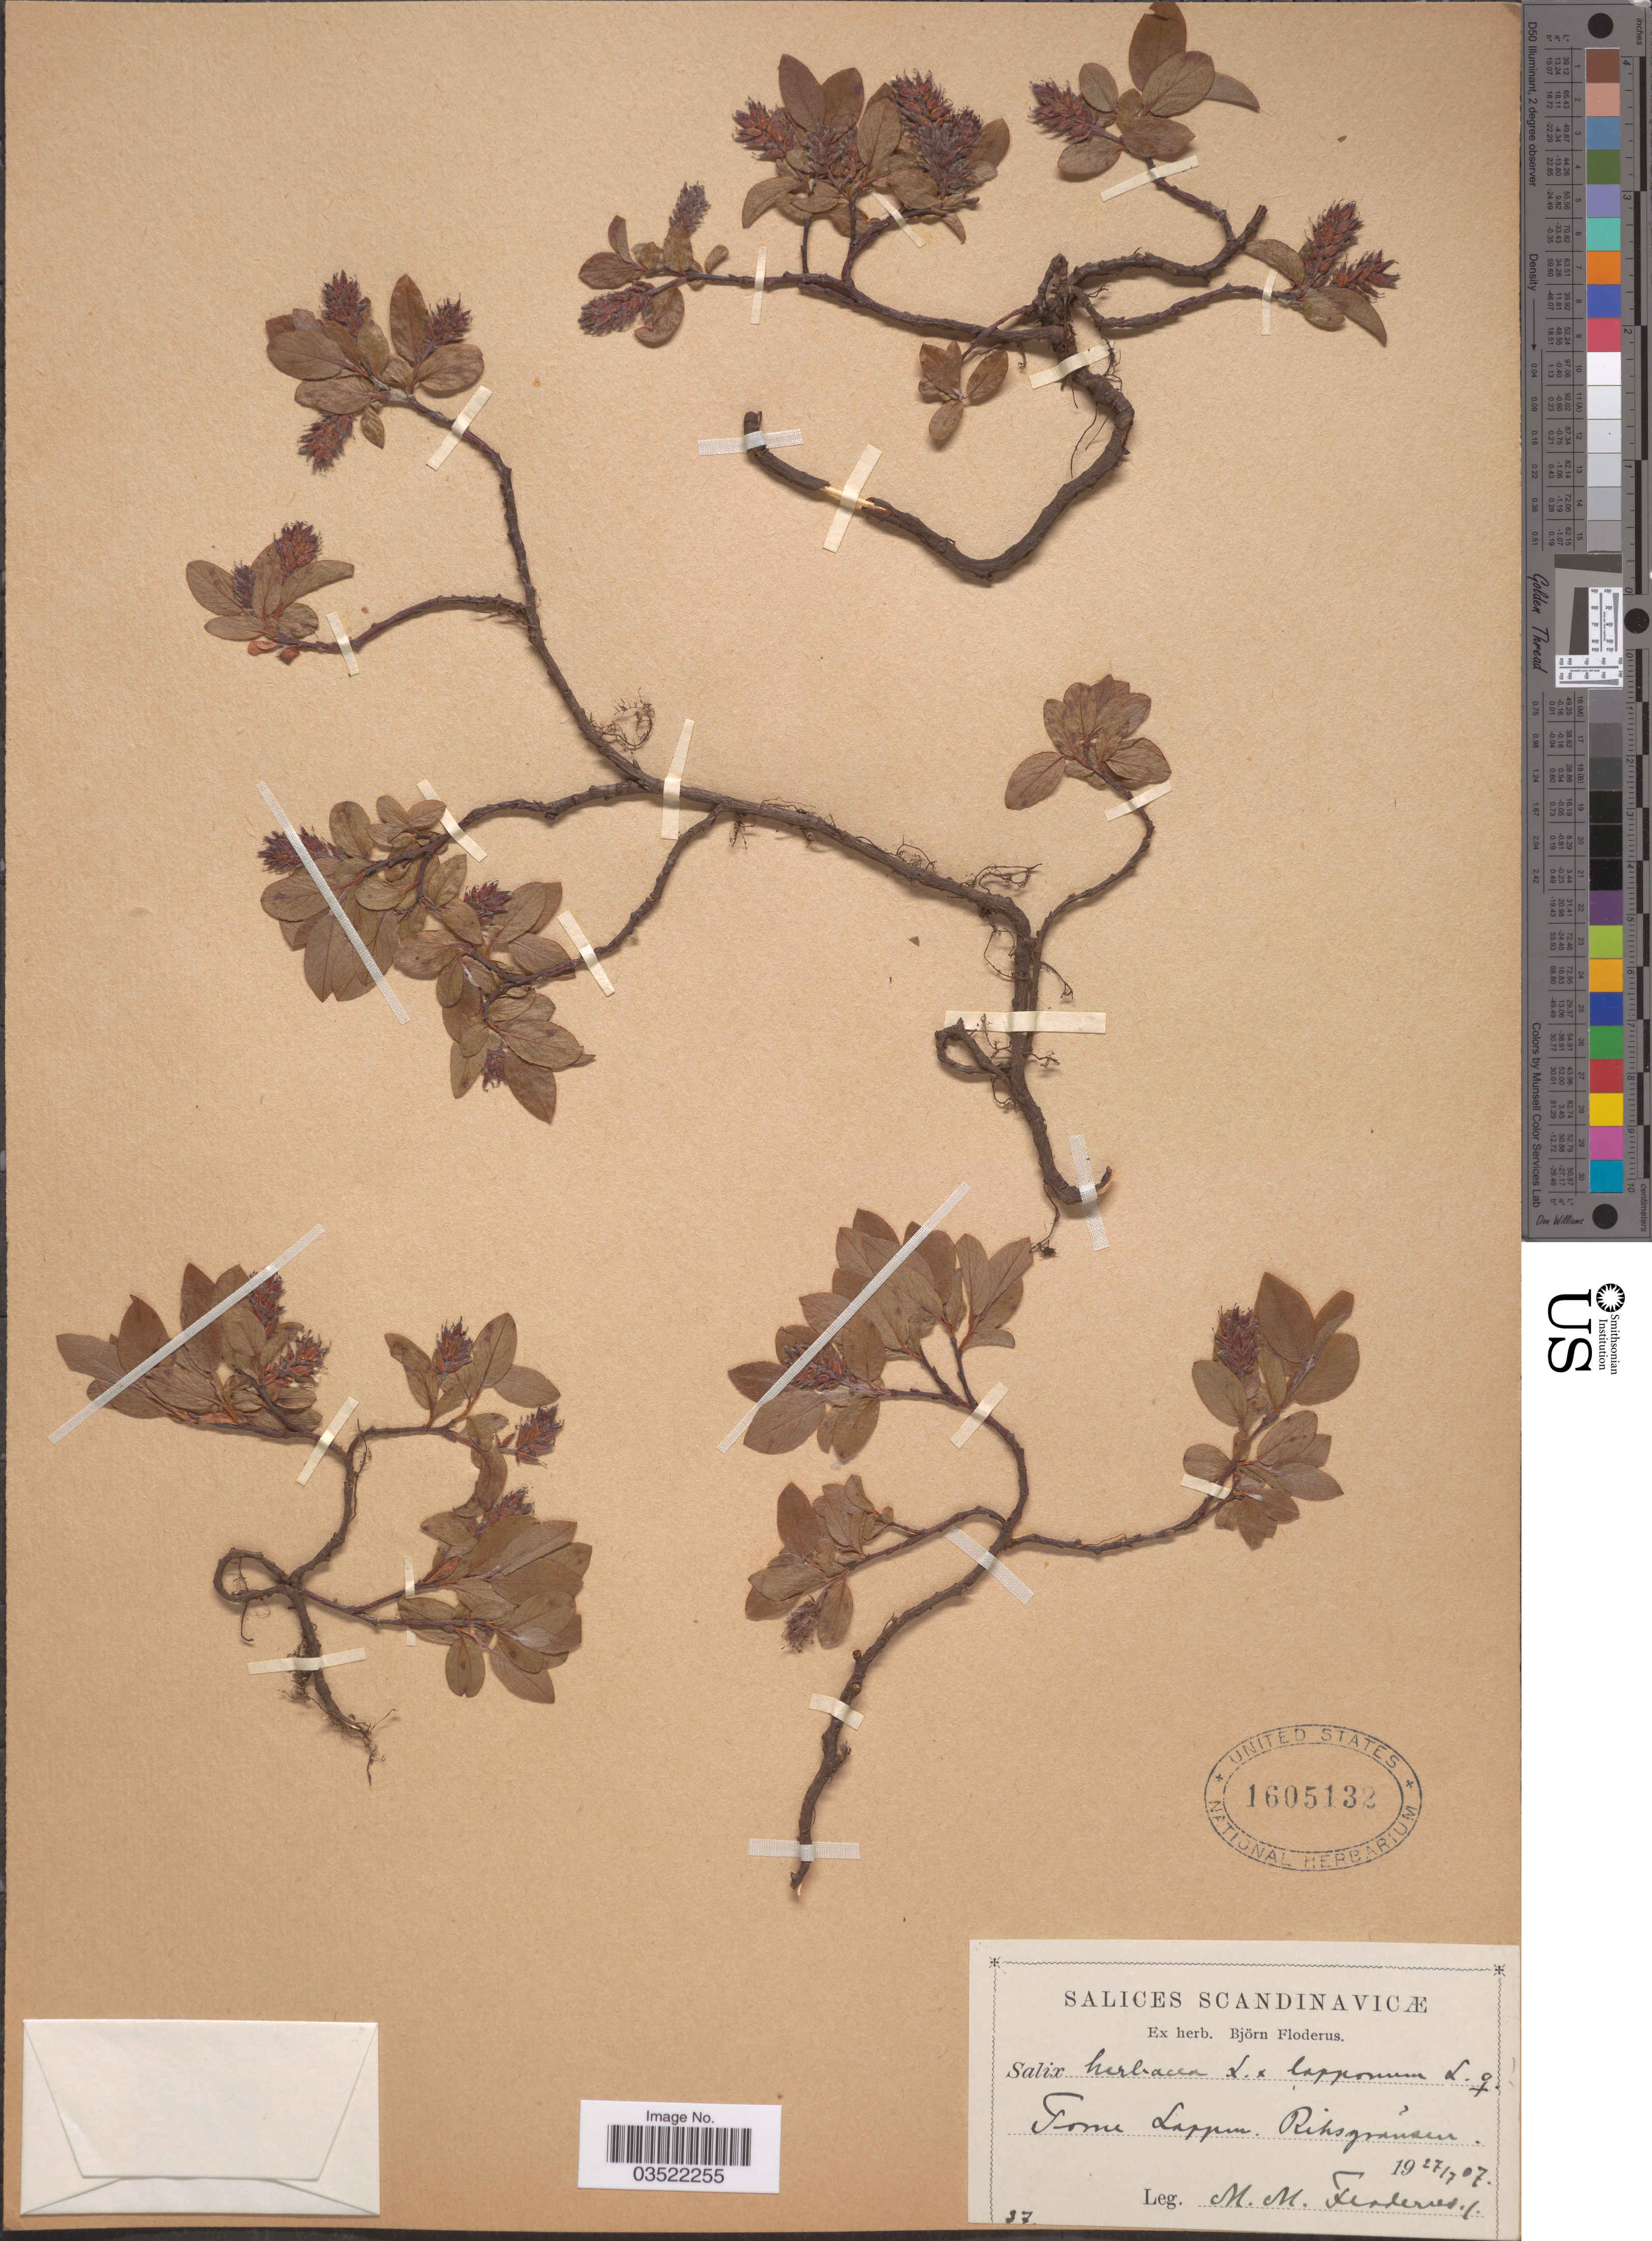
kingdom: Plantae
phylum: Tracheophyta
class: Magnoliopsida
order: Malpighiales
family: Salicaceae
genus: Salix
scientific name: Salix herbacea x S. lapponum L.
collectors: M. Floderus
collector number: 37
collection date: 1907-07-27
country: Sweden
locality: Scandinavicæ. Torne Lappm. Riksgrãnsen.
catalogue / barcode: US 1605132